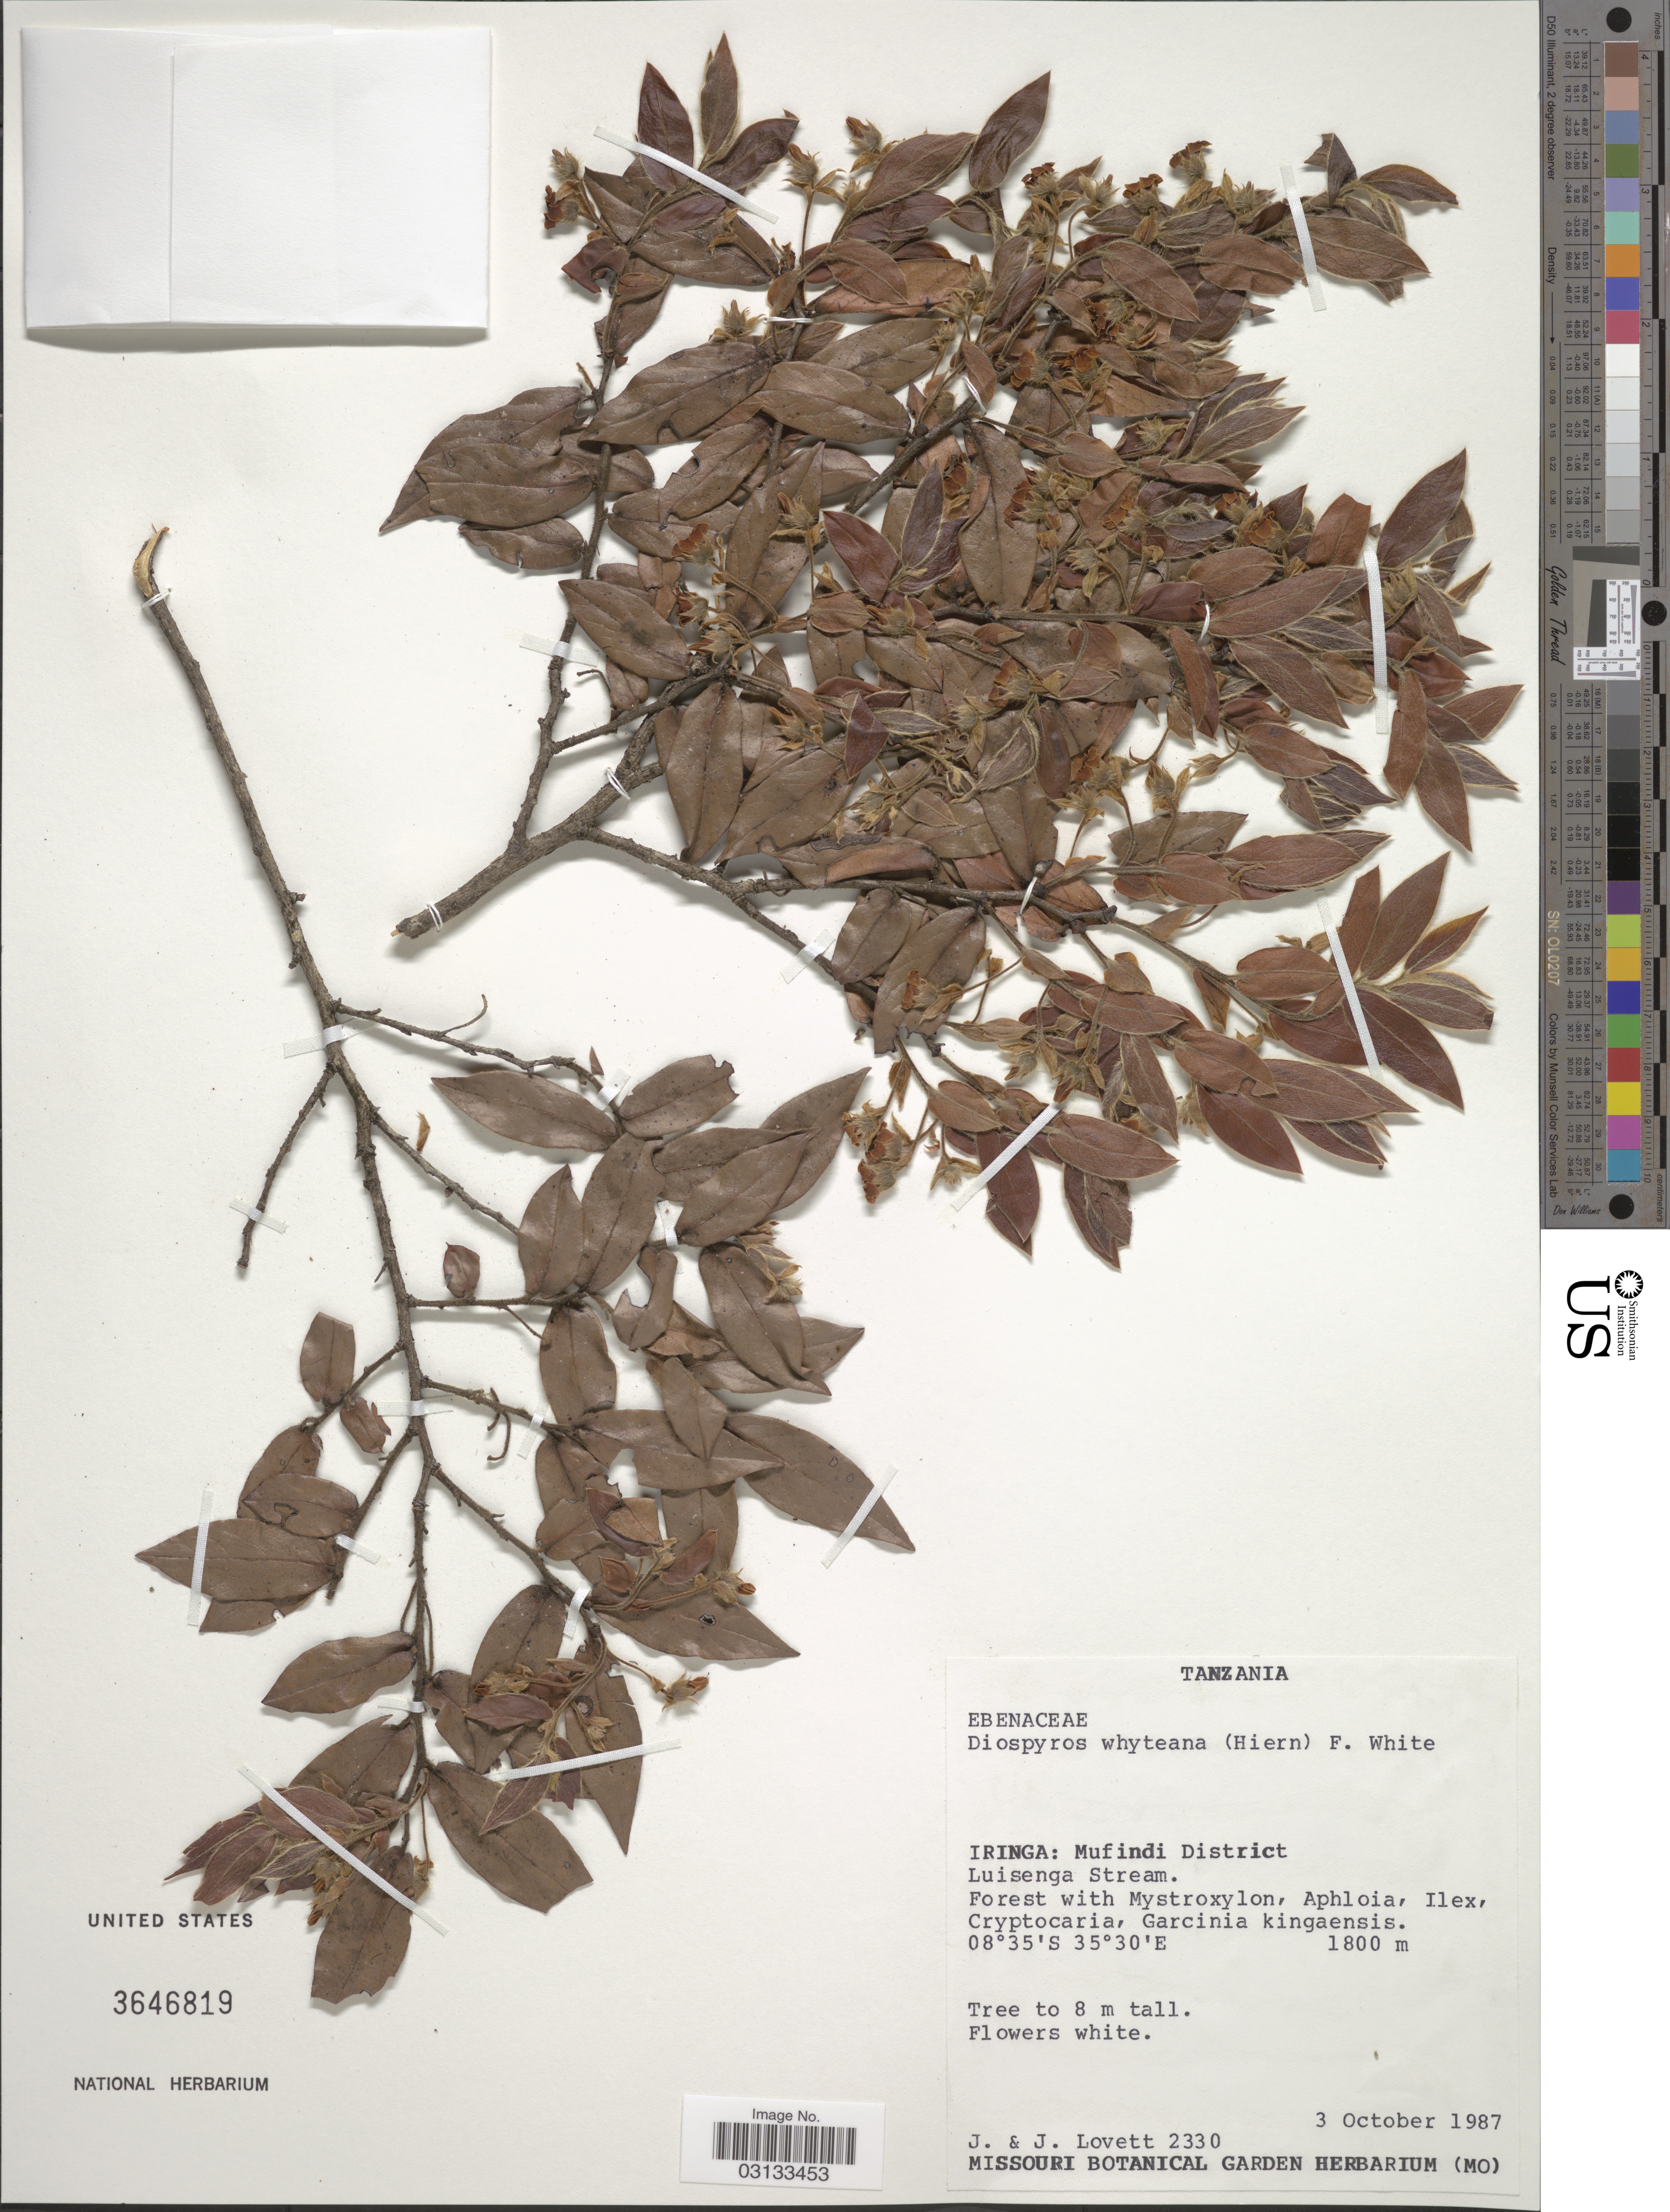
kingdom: Plantae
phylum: Tracheophyta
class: Magnoliopsida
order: Ericales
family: Ebenaceae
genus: Diospyros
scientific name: Diospyros whyteana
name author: (Hiern) F. White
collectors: J. Lovett & J. Lovett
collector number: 2330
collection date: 1987-10-03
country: Tanzania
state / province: Iringa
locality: Mufindi District, Luisenga Stream.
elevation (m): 1800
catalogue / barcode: US 3646819